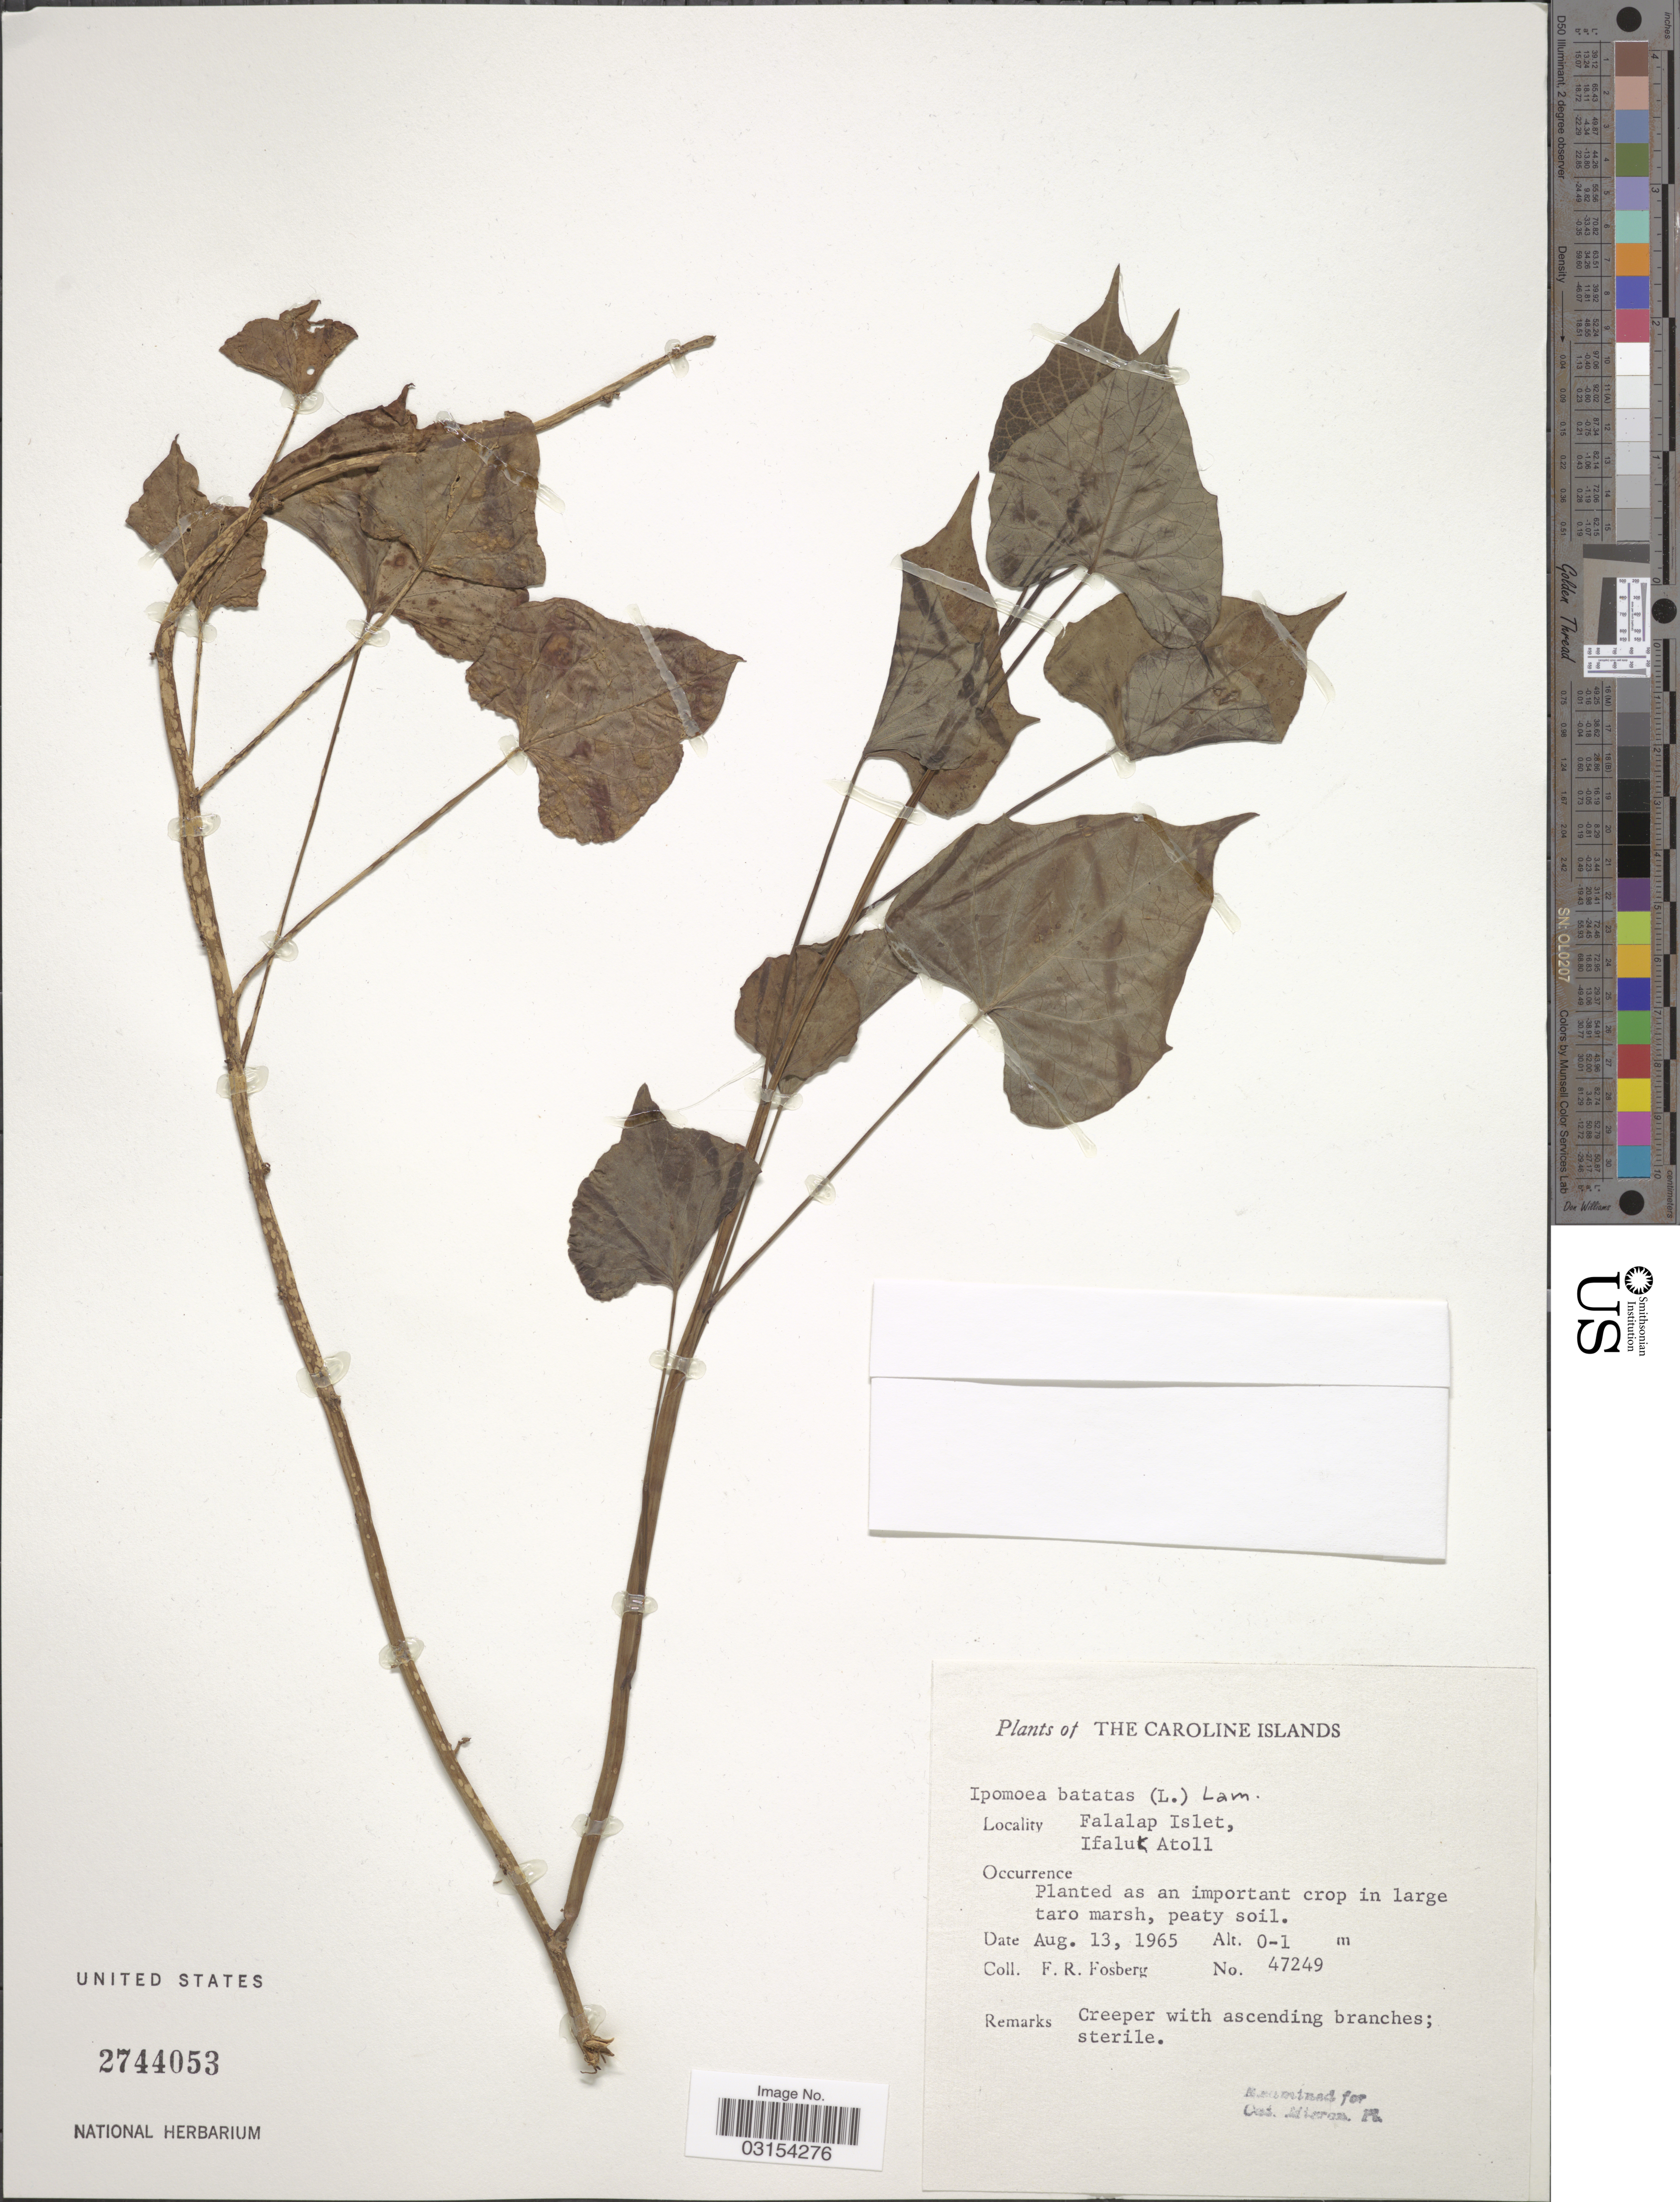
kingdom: Plantae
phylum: Tracheophyta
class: Magnoliopsida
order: Solanales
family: Convolvulaceae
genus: Ipomoea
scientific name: Ipomoea batatas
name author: (L.) Lam.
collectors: F. R. Fosberg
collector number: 47249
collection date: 1965-08-13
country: Micronesia, Federated States of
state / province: Yap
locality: The Caroline Islands. Falalap Islet, Ifaluk Atoll.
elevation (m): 0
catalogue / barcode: US 2744053